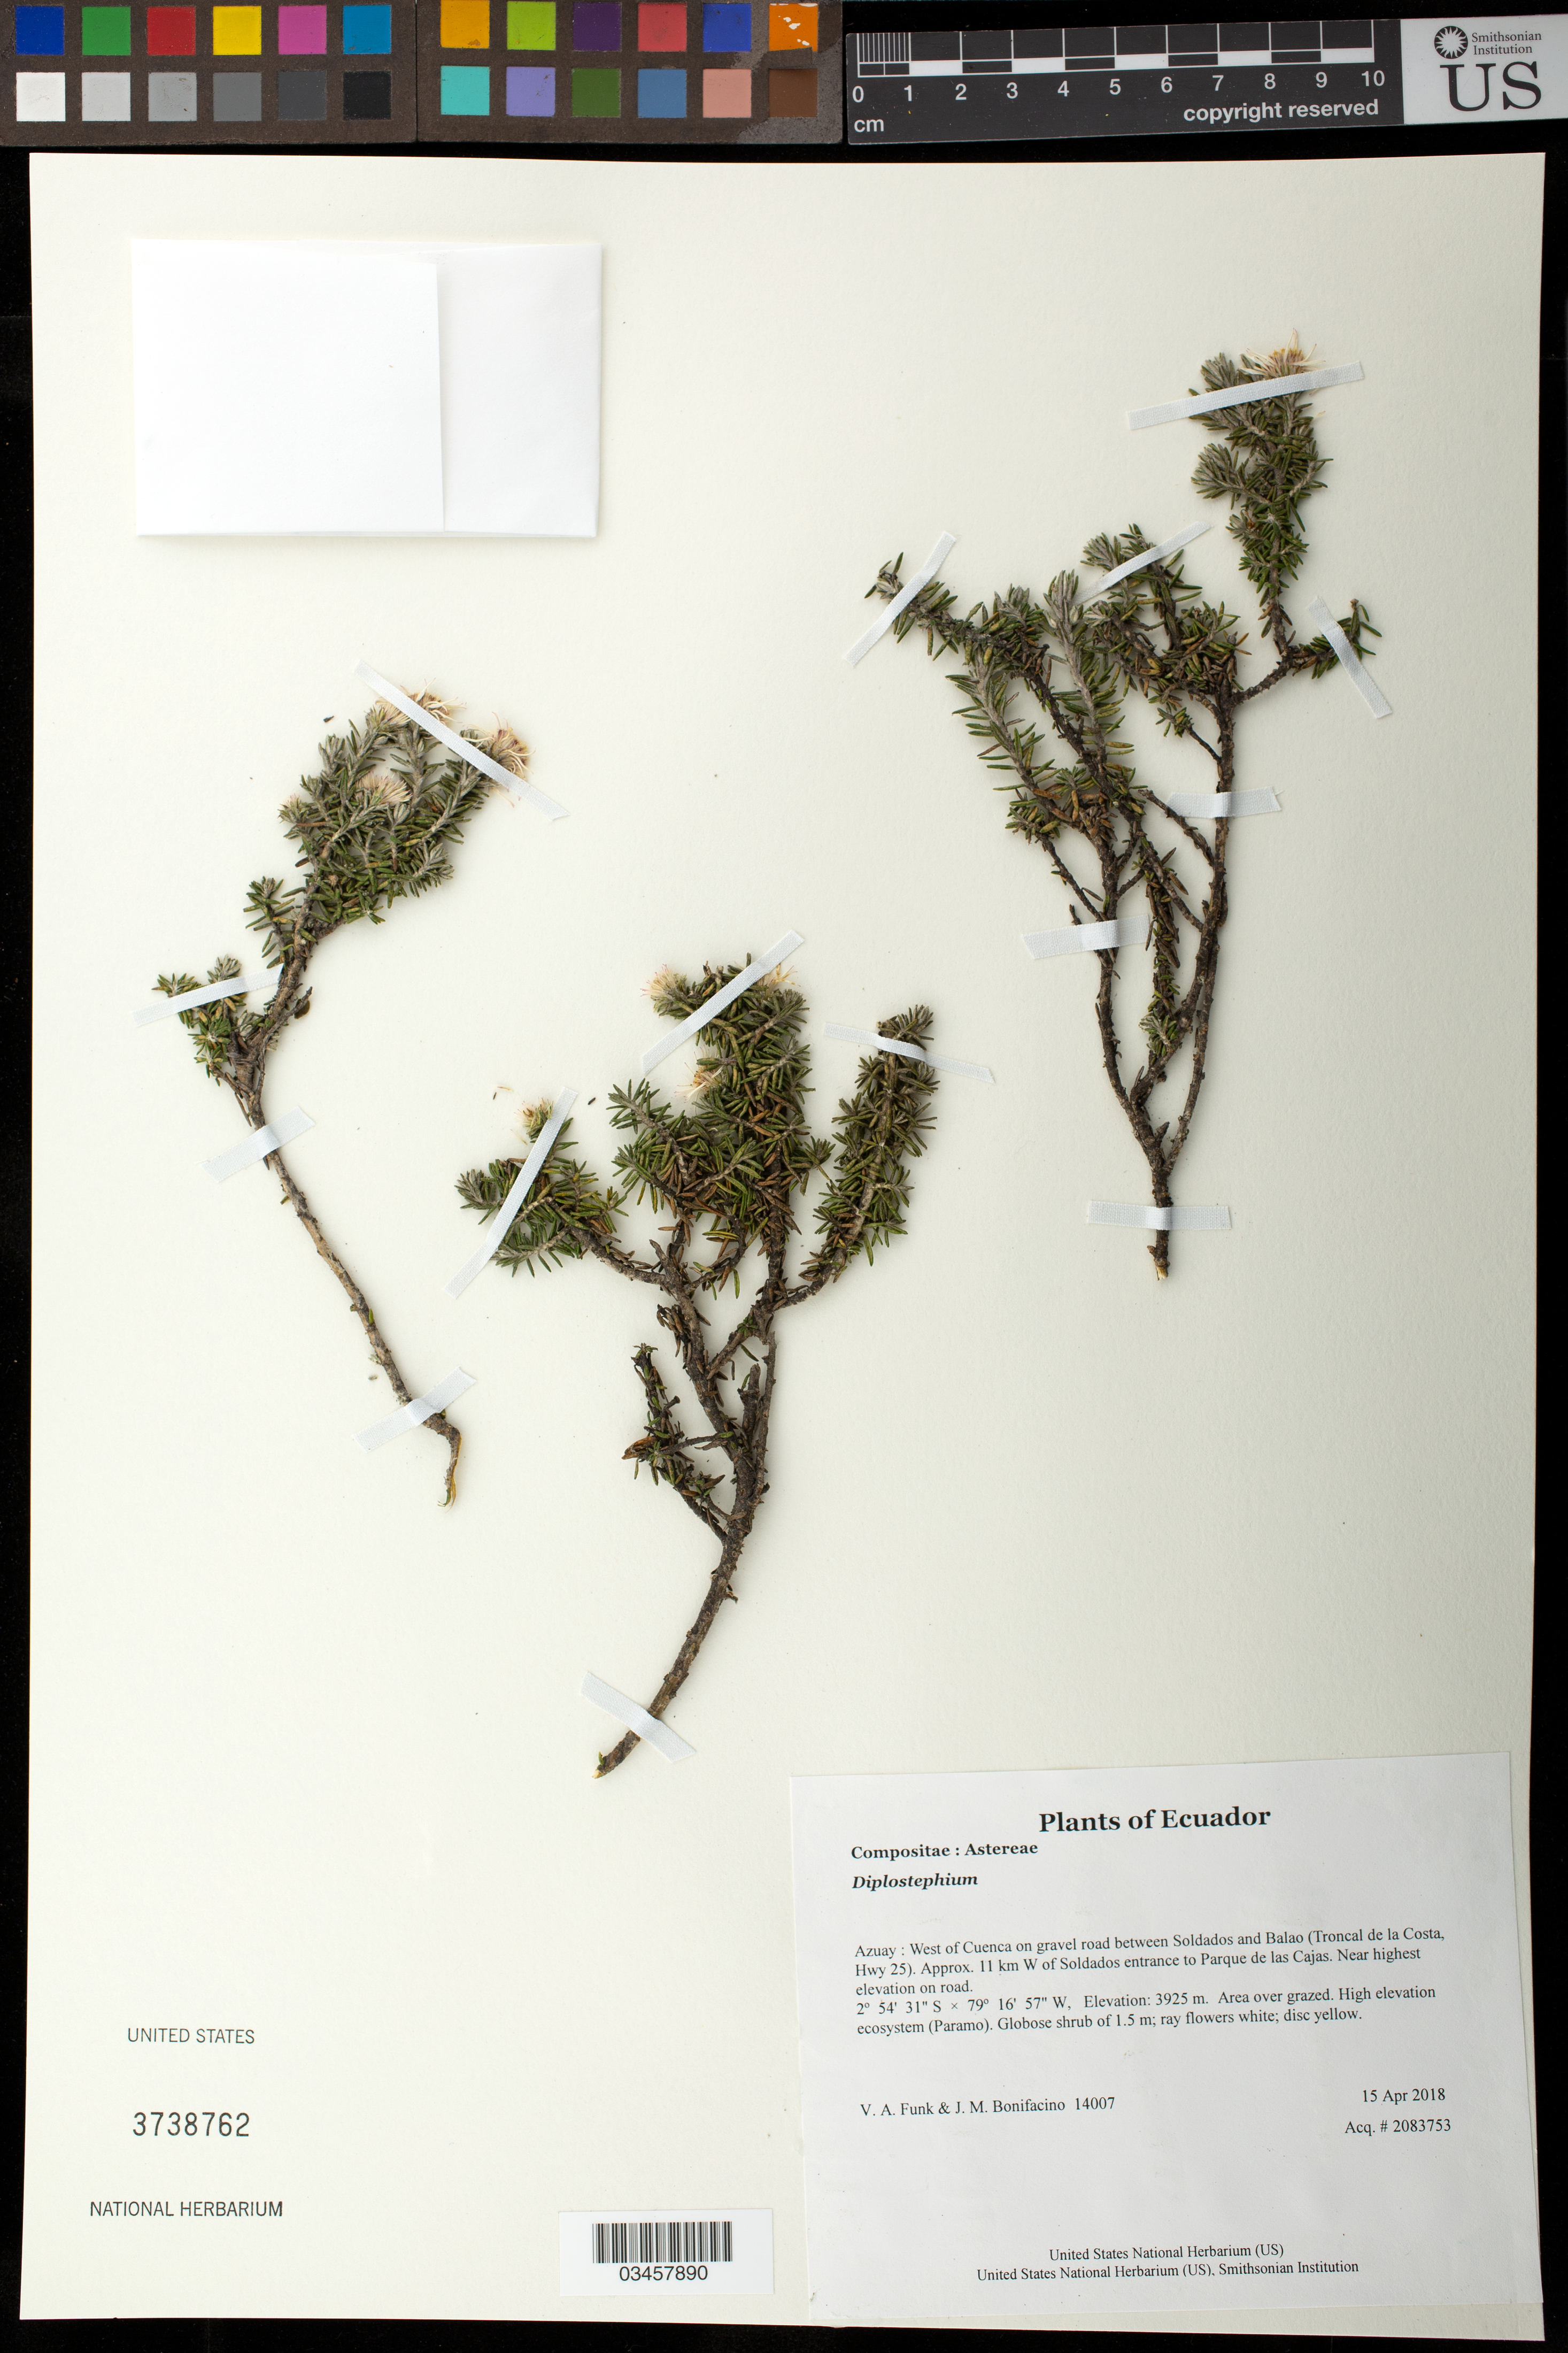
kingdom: Plantae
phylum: Tracheophyta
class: Magnoliopsida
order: Asterales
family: Asteraceae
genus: Diplostephium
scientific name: Diplostephium sp.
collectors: V. Funk & M. Bonifacino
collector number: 14007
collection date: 2018-04-15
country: Ecuador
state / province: Azuay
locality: West of Cuenca on gravel road between Soldados and Balao (Troncal de la Costa, Hwy 25). Approx. 11 km W of Soldados entrance to Parque de las Cajas. Near highest elevation on road.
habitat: Area over grazed. High elevation ecosystem (Paramo).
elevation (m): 3925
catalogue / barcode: US 3738762